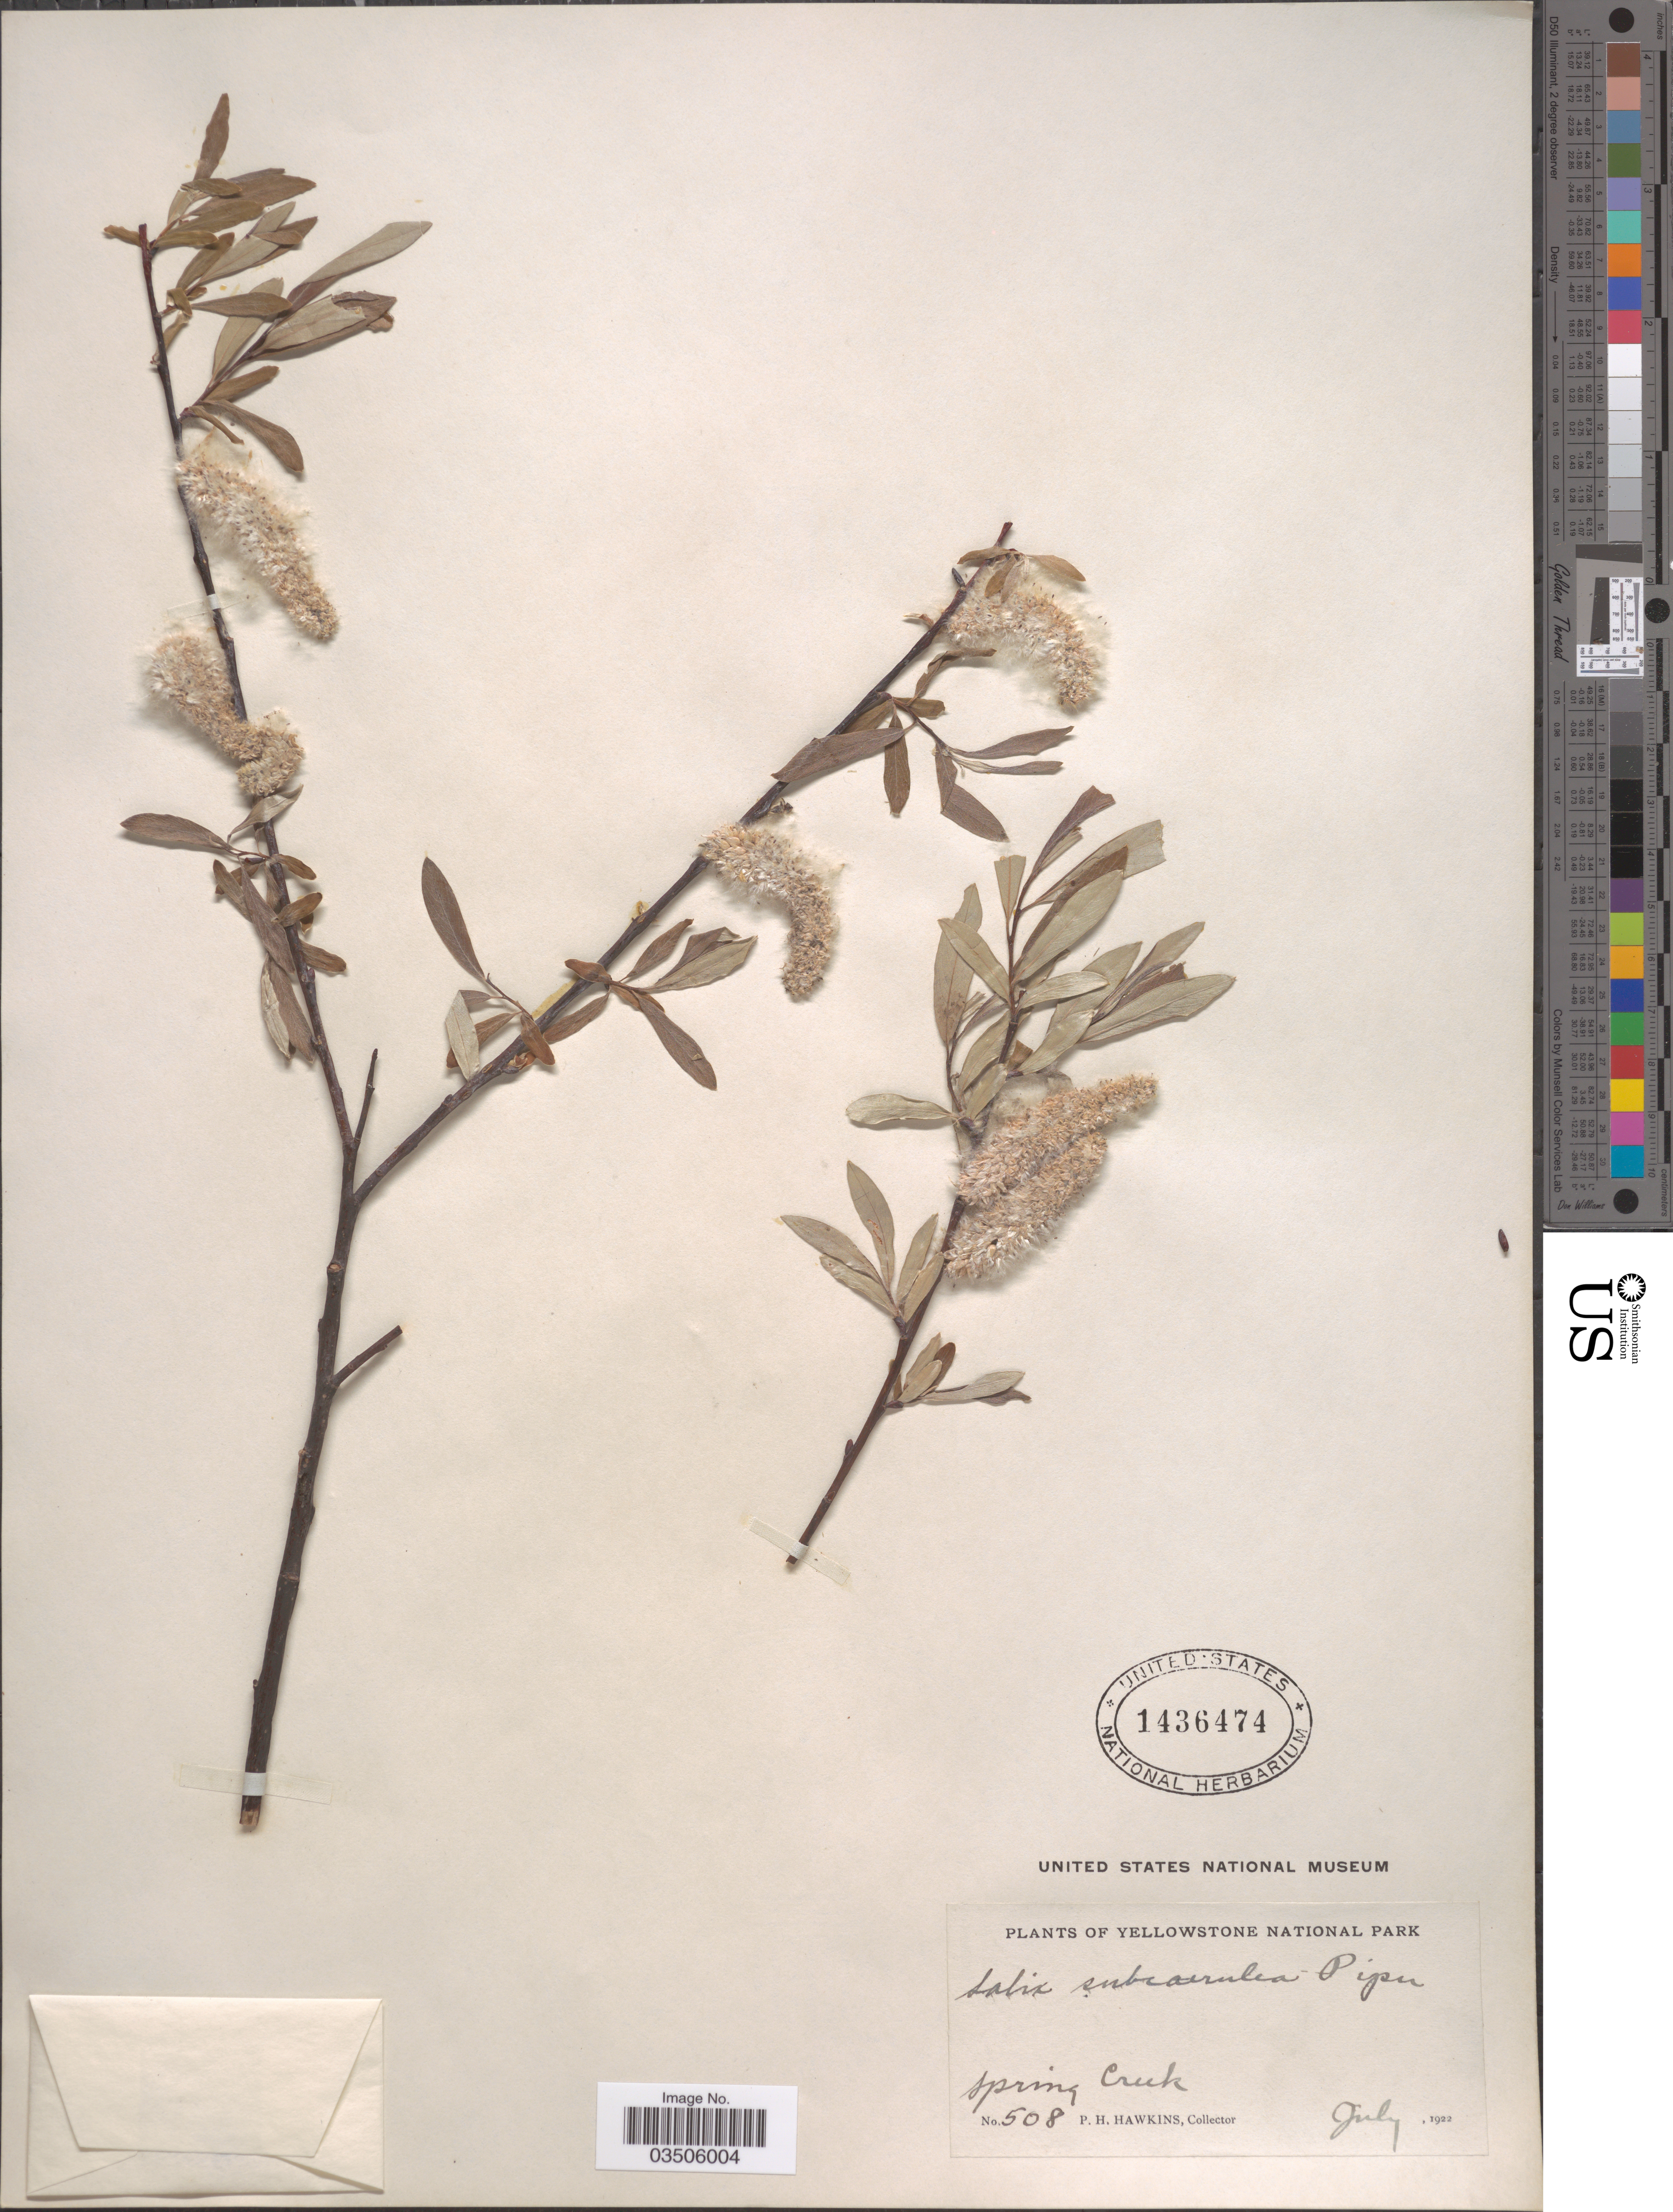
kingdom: Plantae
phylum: Tracheophyta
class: Magnoliopsida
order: Malpighiales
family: Salicaceae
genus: Salix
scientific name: Salix subcoerulea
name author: Piper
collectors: P. Hawkins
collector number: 508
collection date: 1922-07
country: United States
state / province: Wyoming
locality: Yellowstone National Park. Spring Creek.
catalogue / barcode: US 1436474